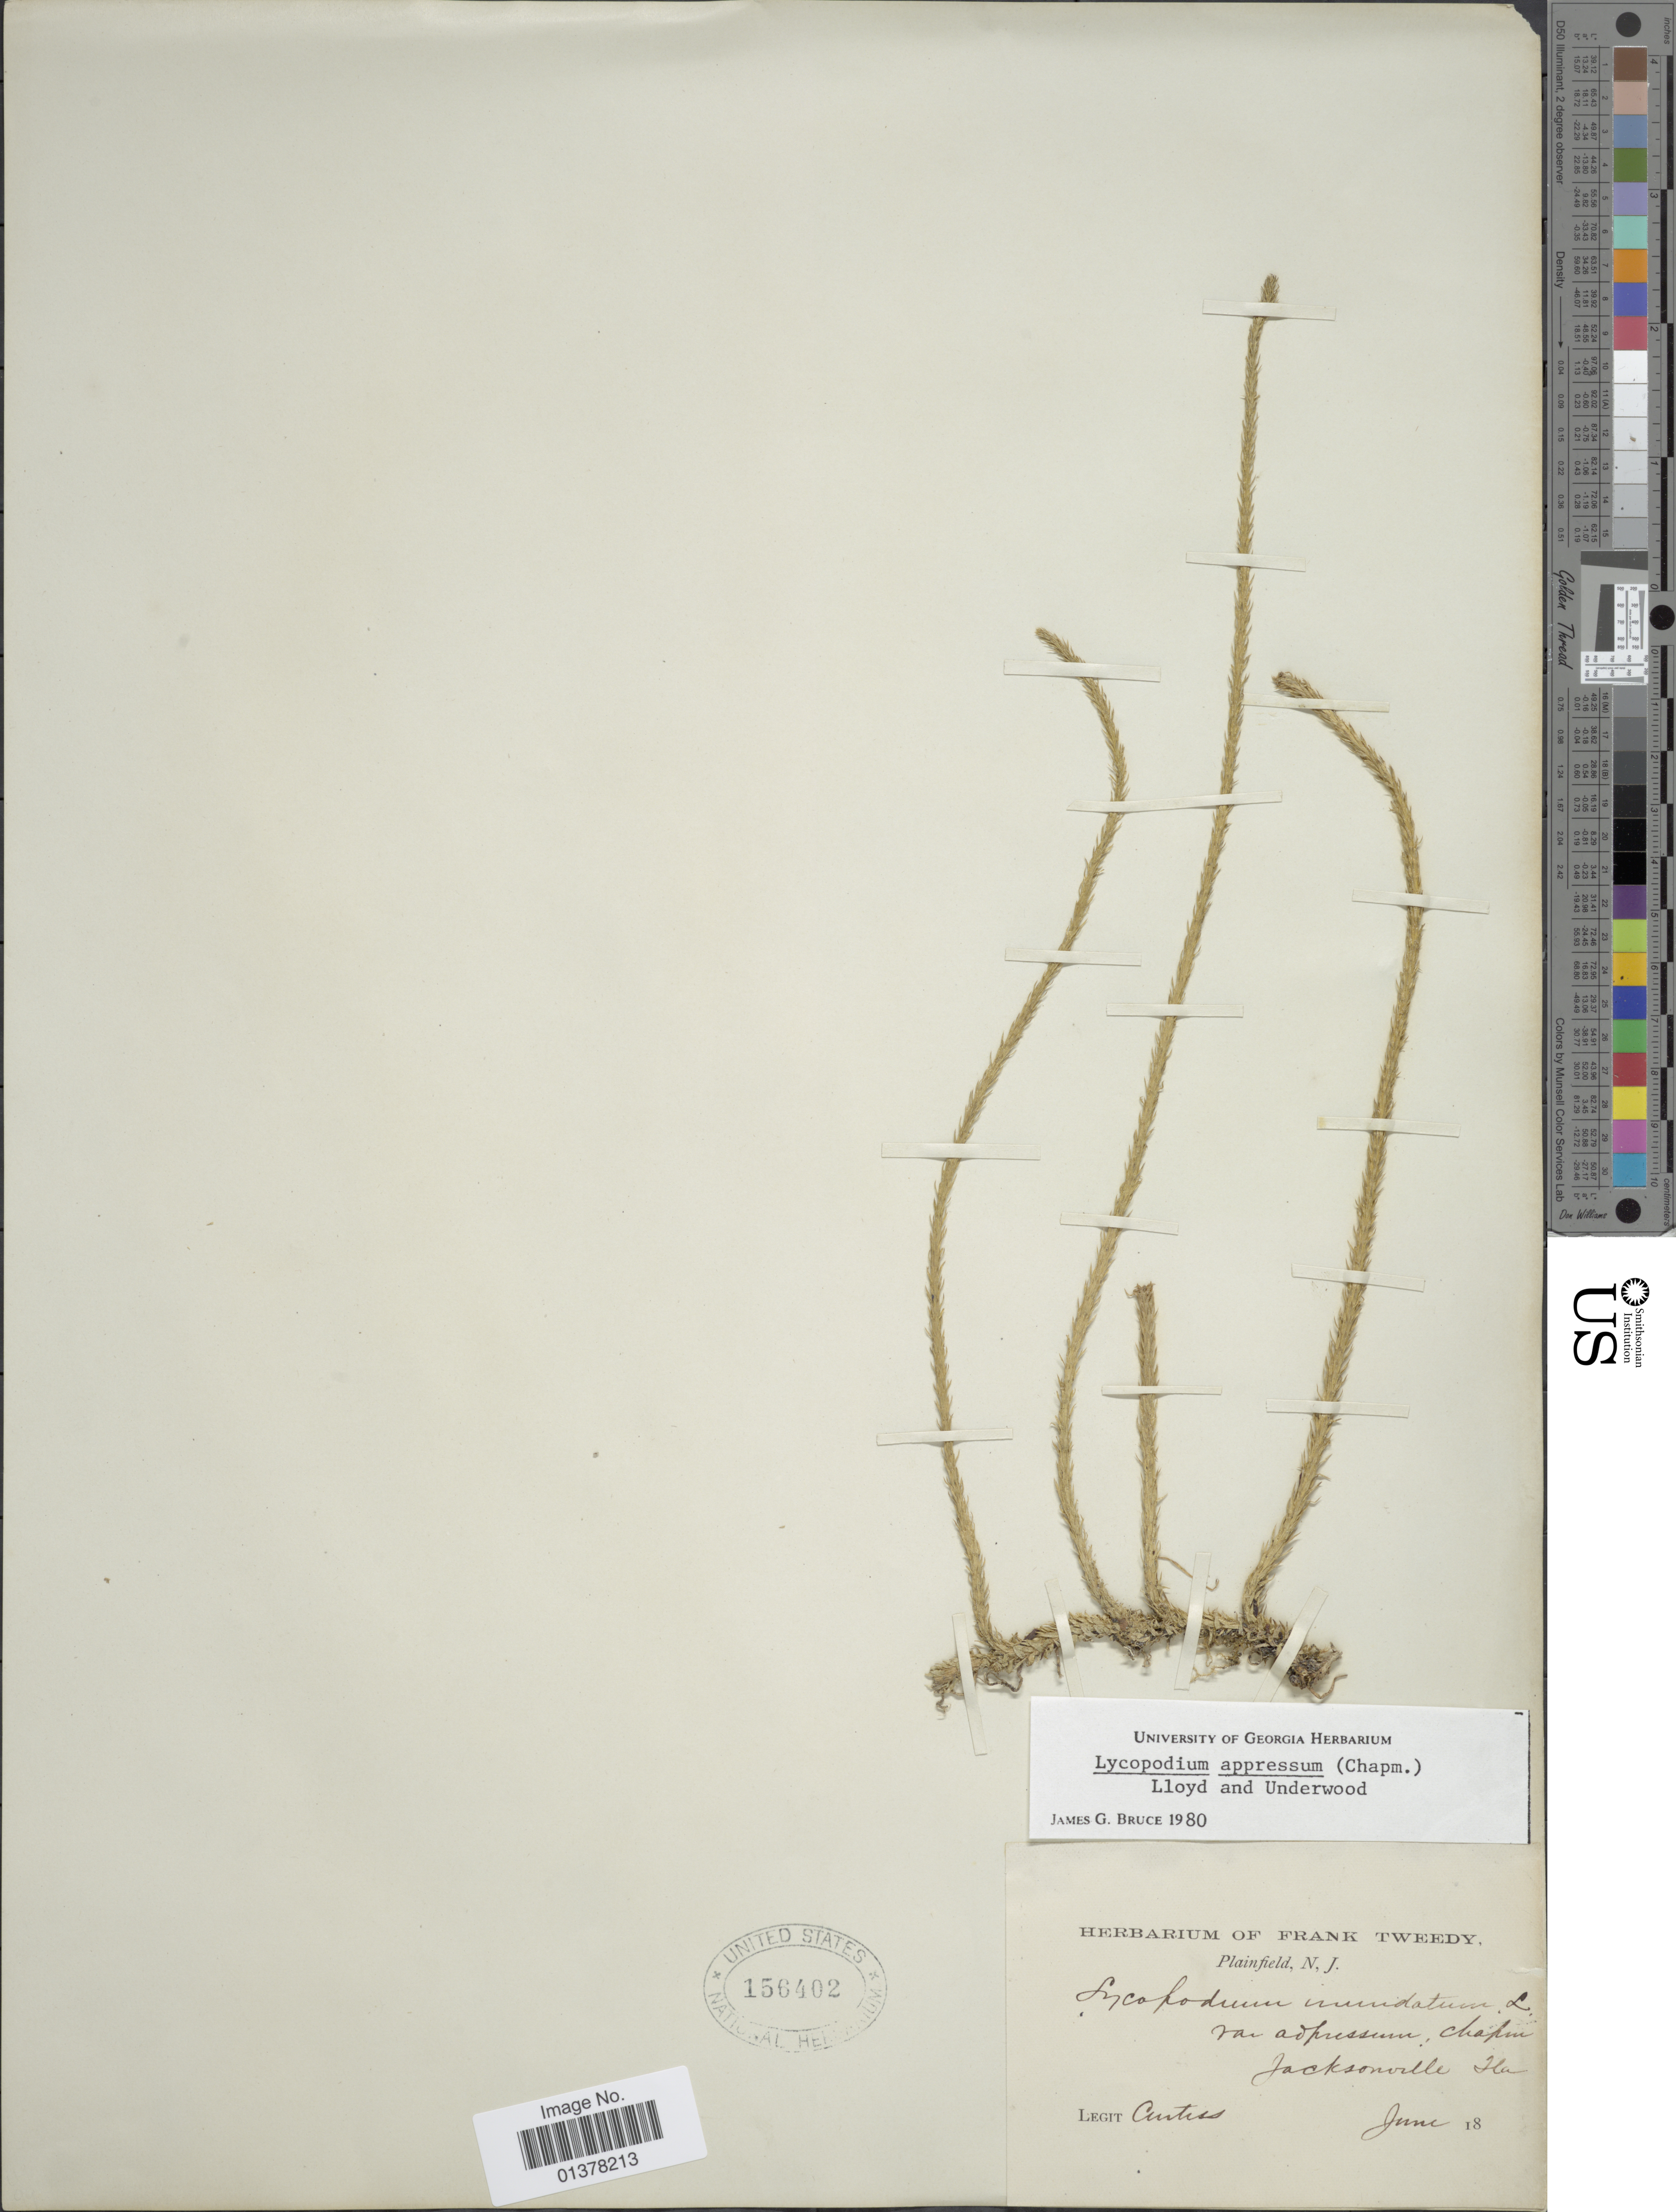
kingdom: Plantae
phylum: Tracheophyta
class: Lycopodiopsida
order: Lycopodiales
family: Lycopodiaceae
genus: Lycopodiella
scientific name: Lycopodiella appressa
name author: (Chapm.) Cranfill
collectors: -. Curtiss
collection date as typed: June 18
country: United States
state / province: New Jersey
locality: Jacksonville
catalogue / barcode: US 156402